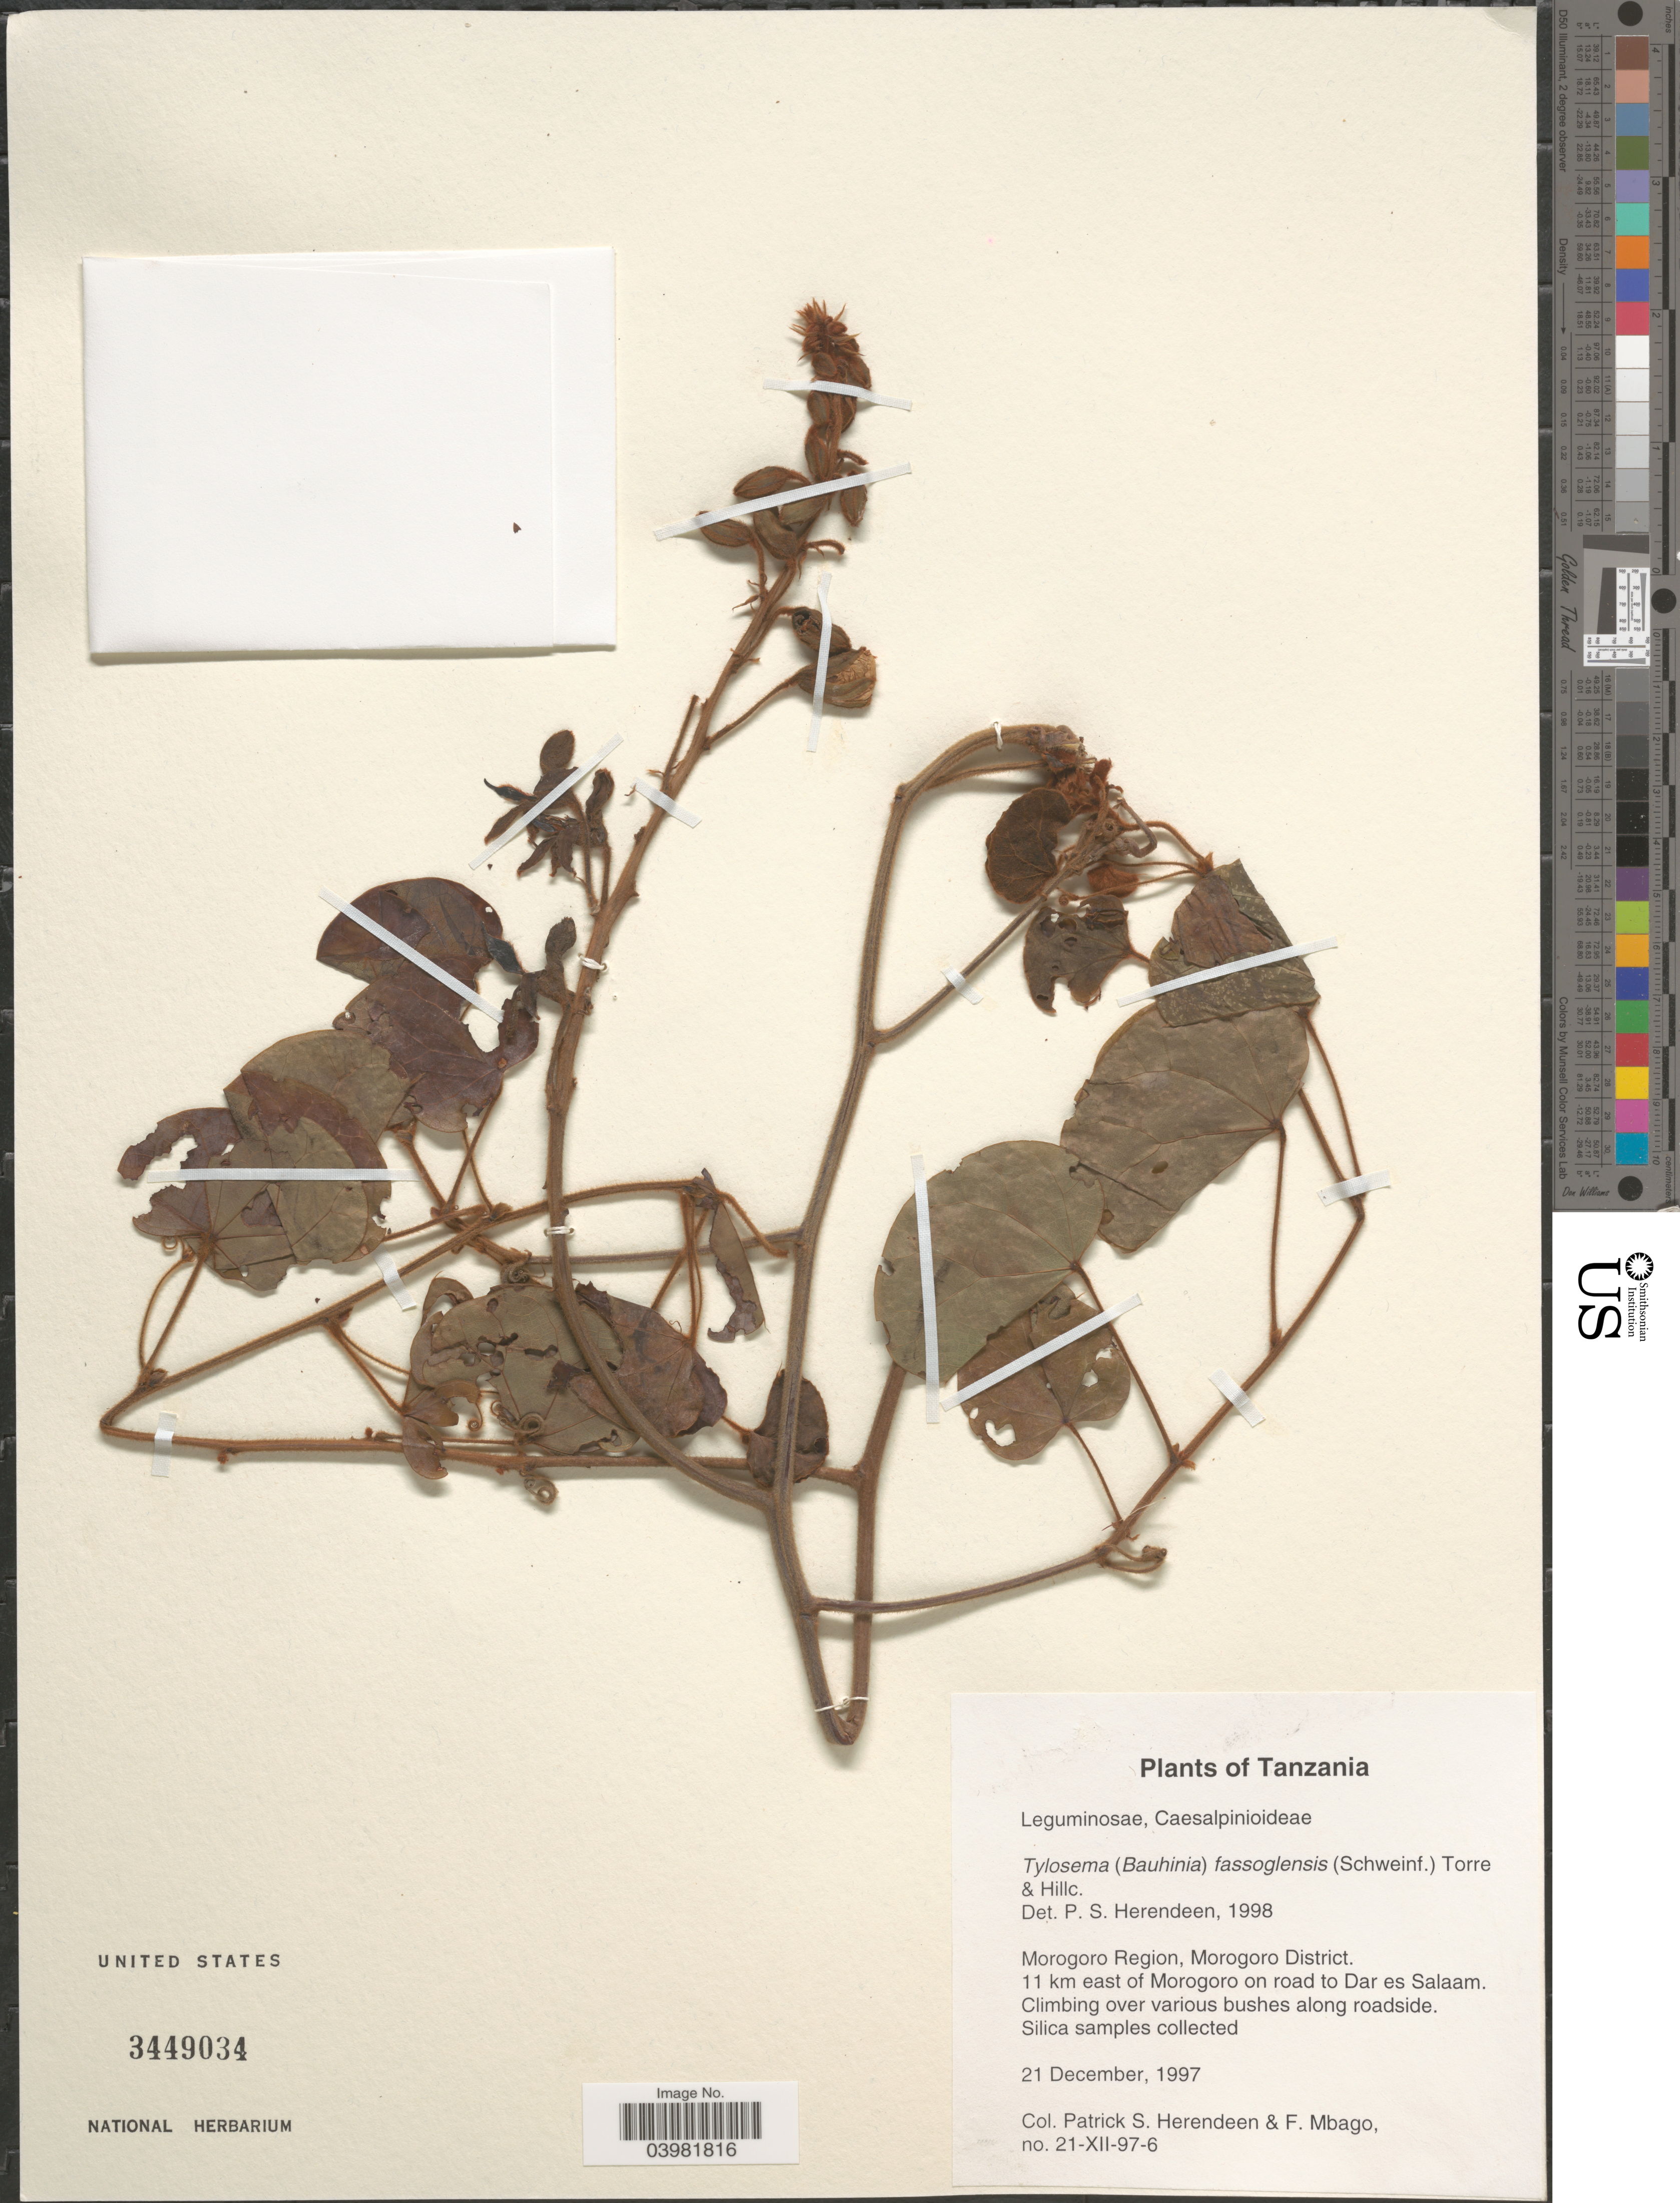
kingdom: Plantae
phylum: Tracheophyta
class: Magnoliopsida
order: Fabales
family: Fabaceae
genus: Tylosema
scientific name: Tylosema fassoglense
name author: (Kotschy ex Schweinf.) Torre & Hillc.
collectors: P. S. Herendeen & F. Mbago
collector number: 21-XII-97-6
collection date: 1997-12-21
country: Tanzania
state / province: Morogoro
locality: Morogoro Region, Morogoro District. 11 km east of Morogoro on road to Dar es Salaam. Along roadside.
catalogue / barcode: US 3449034